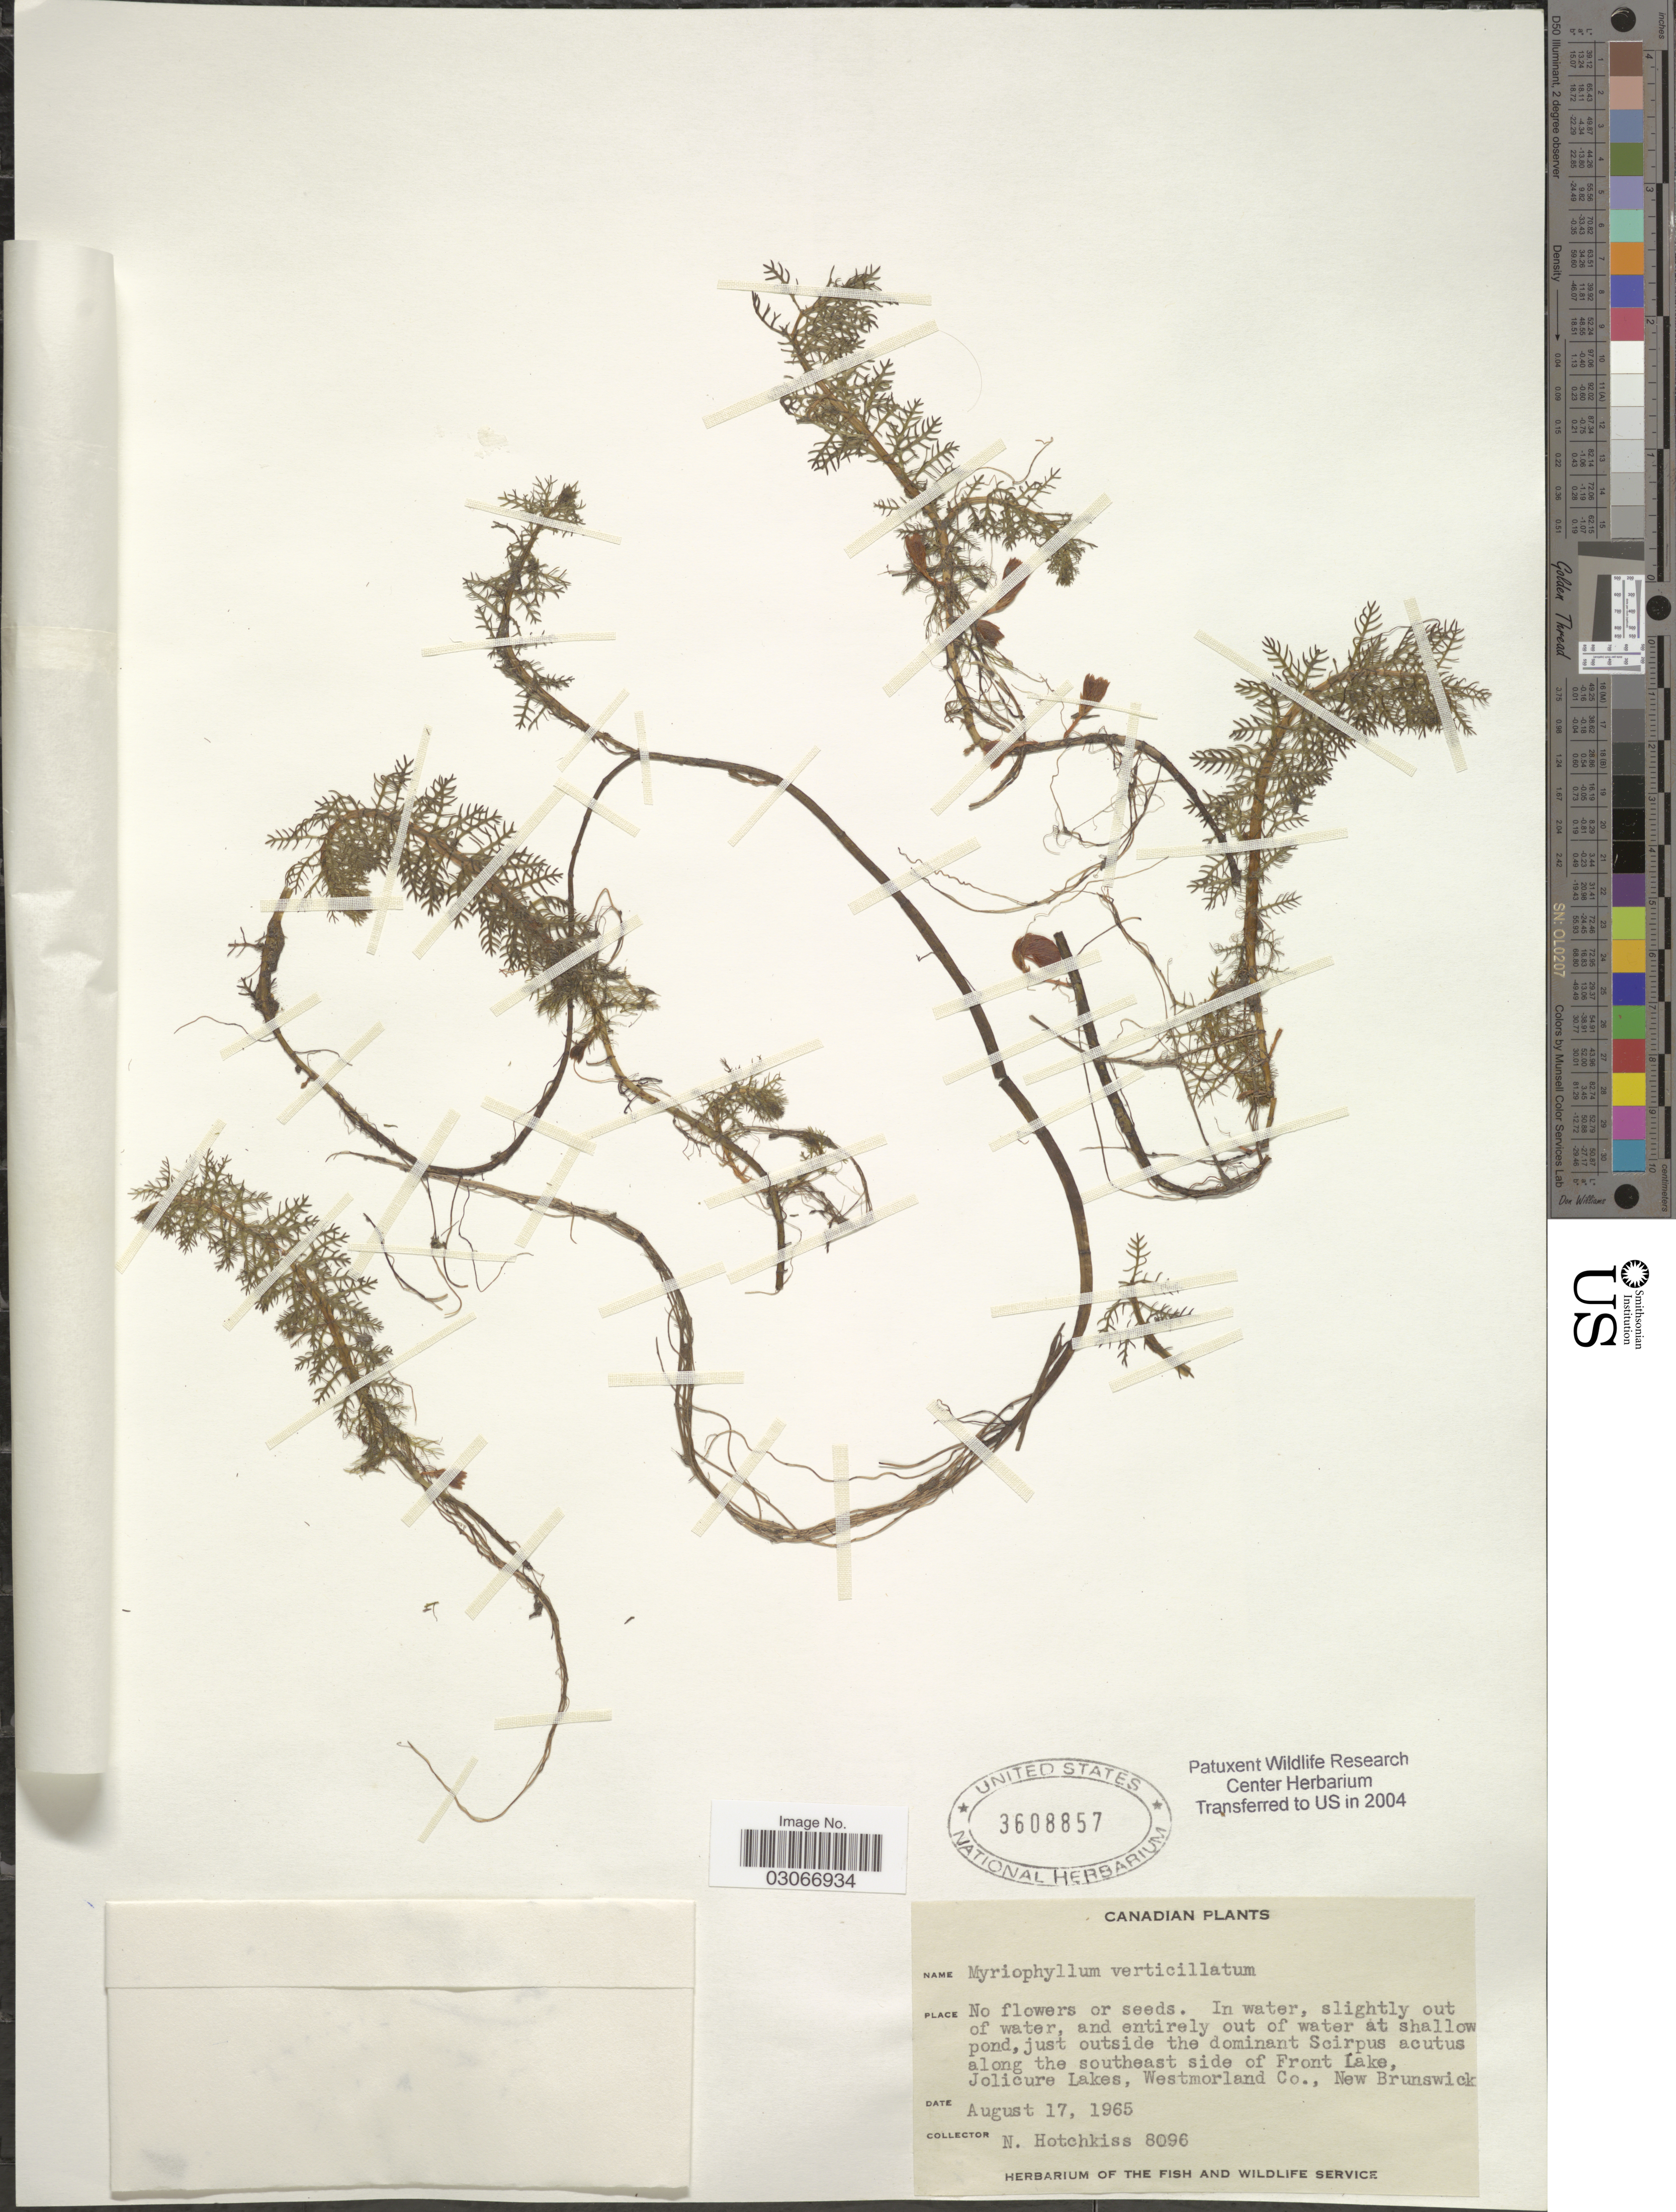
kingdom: Plantae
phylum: Tracheophyta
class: Magnoliopsida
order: Saxifragales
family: Haloragaceae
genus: Myriophyllum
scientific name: Myriophyllum verticillatum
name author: L.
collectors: N. Hotchkiss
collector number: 8096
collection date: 1965-08-17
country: Canada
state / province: New Brunswick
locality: Along the southeast side of Front Lake, Jolicure Lakes, Westmorland Co., New Brunswick.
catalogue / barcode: US 3608857